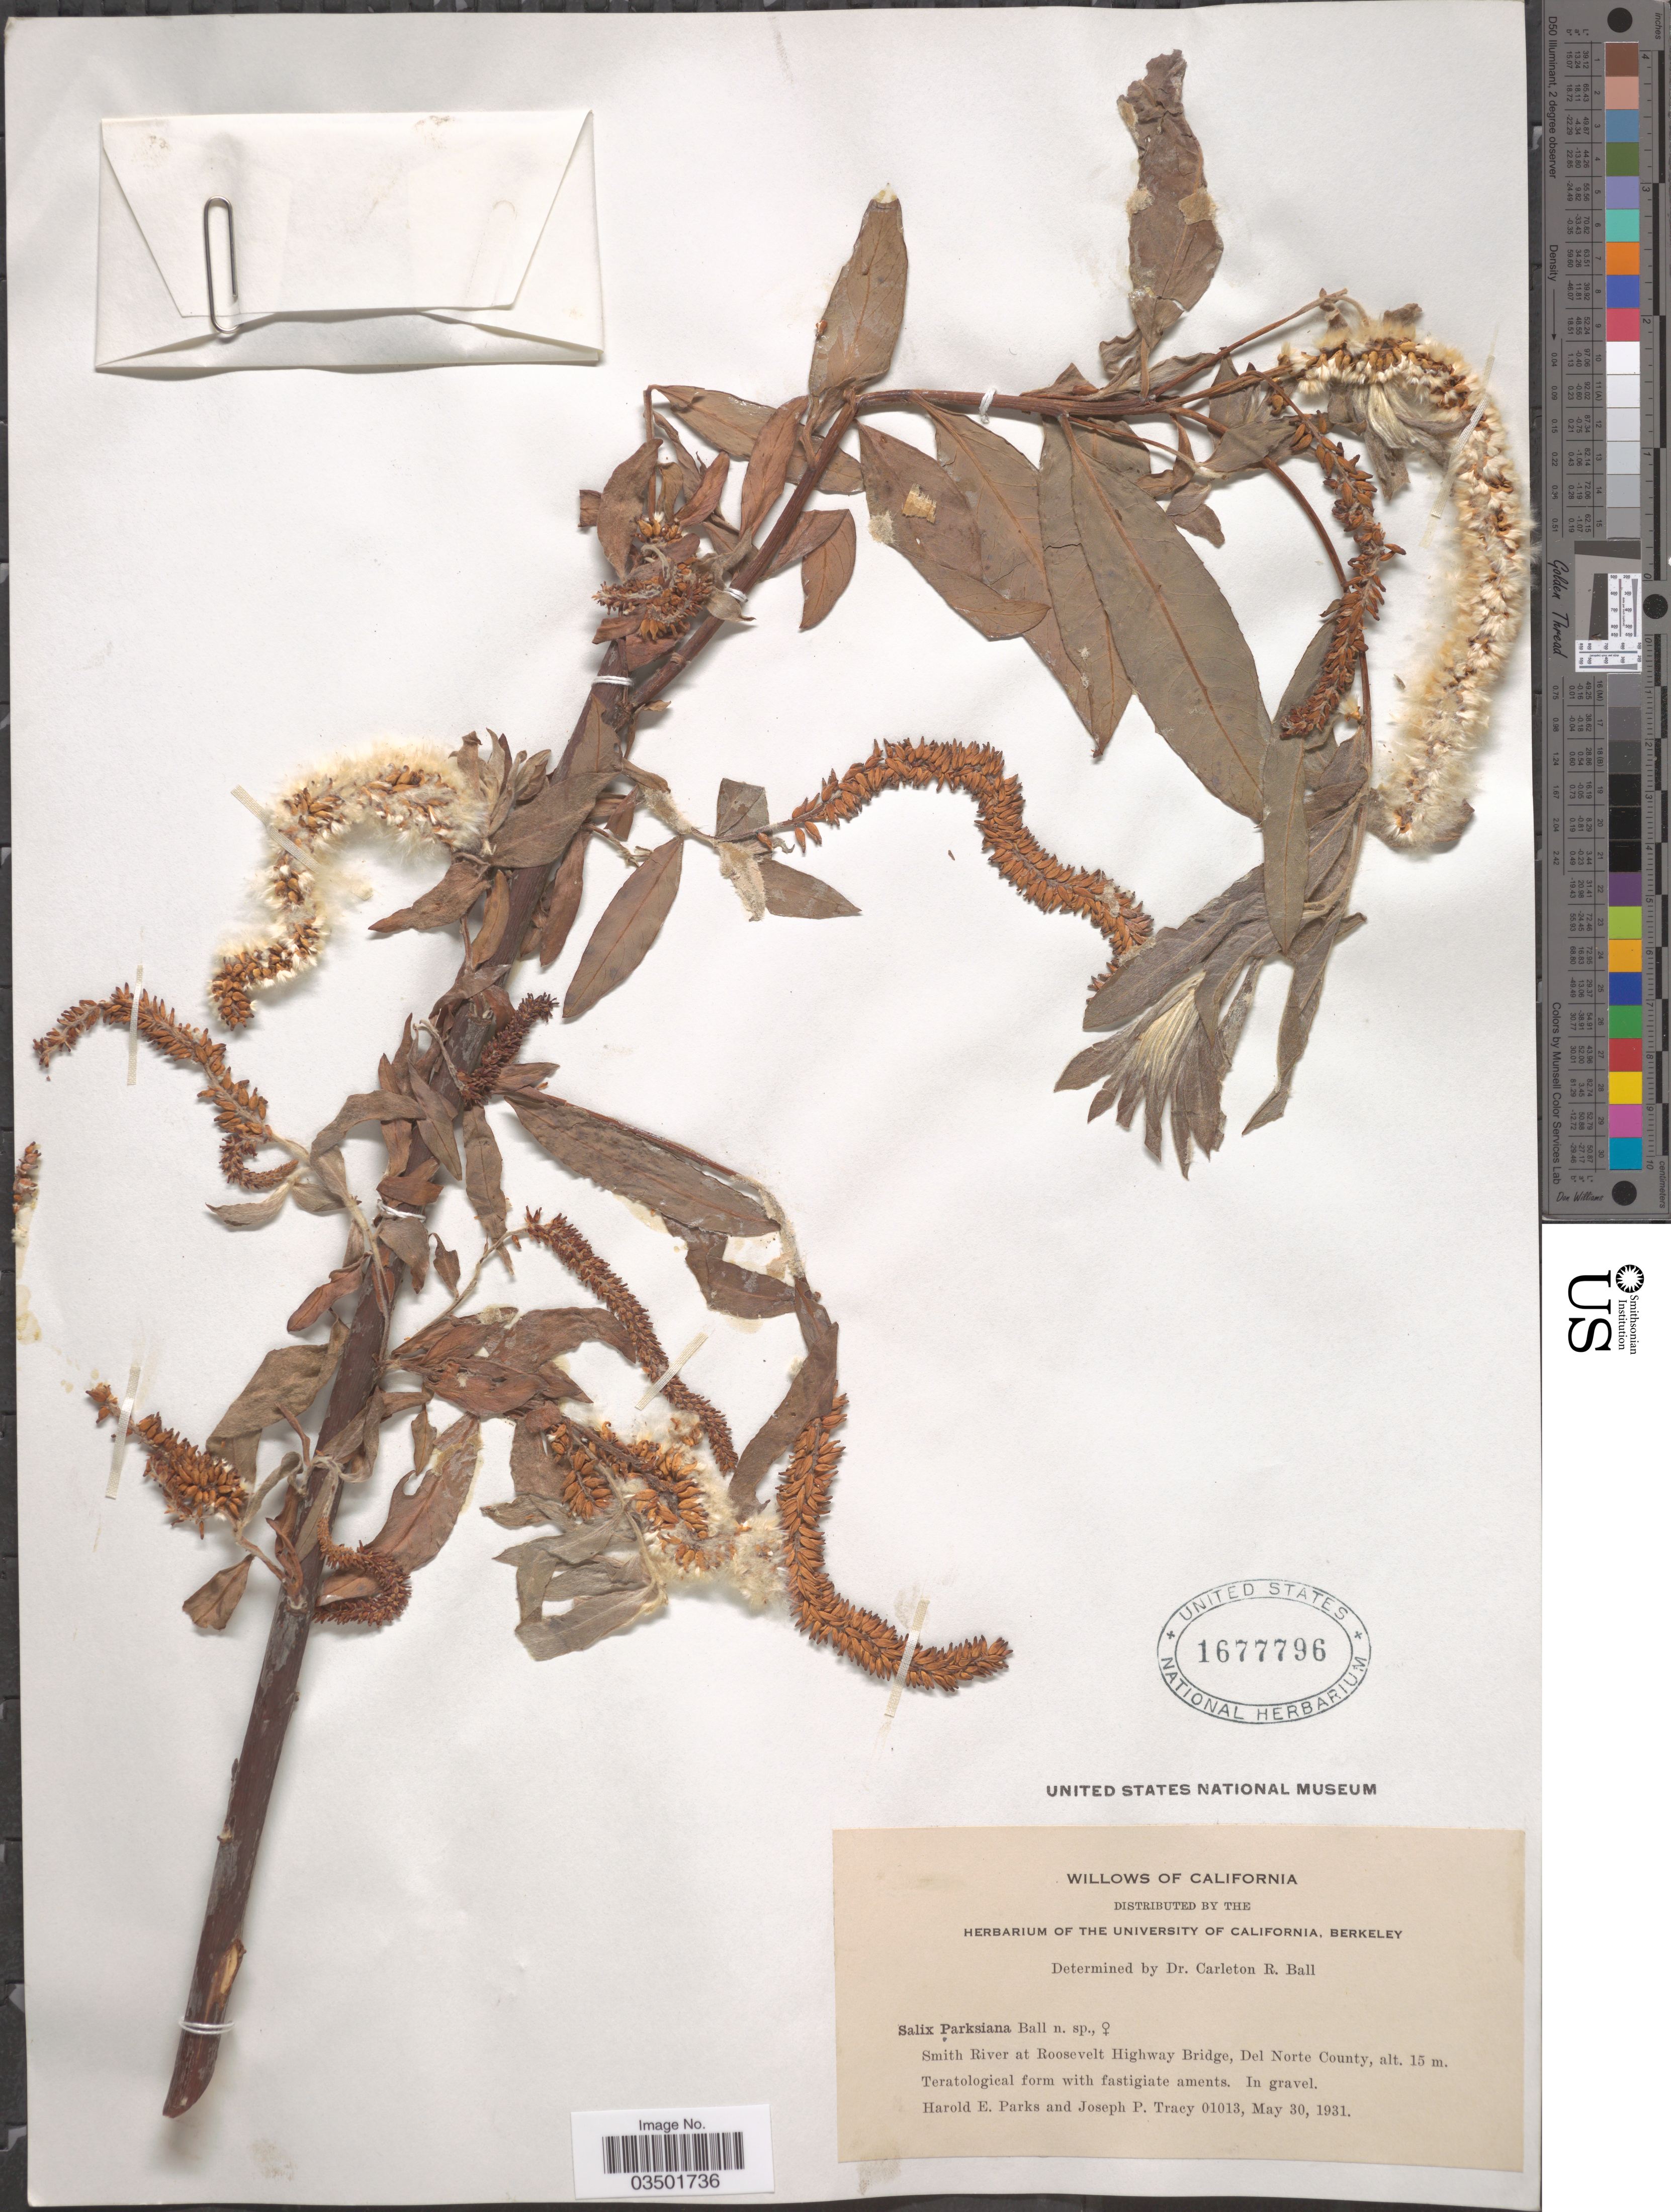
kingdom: Plantae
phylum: Tracheophyta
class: Magnoliopsida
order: Malpighiales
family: Salicaceae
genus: Salix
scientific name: Salix parksiana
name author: C.R. Ball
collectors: H. E. Parks & J. Tracy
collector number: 01013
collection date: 1931-05-30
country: United States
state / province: California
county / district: Del Norte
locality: Smith River at Roosevelt Highway Bridge, Del Norte County.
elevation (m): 15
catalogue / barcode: US 1677796